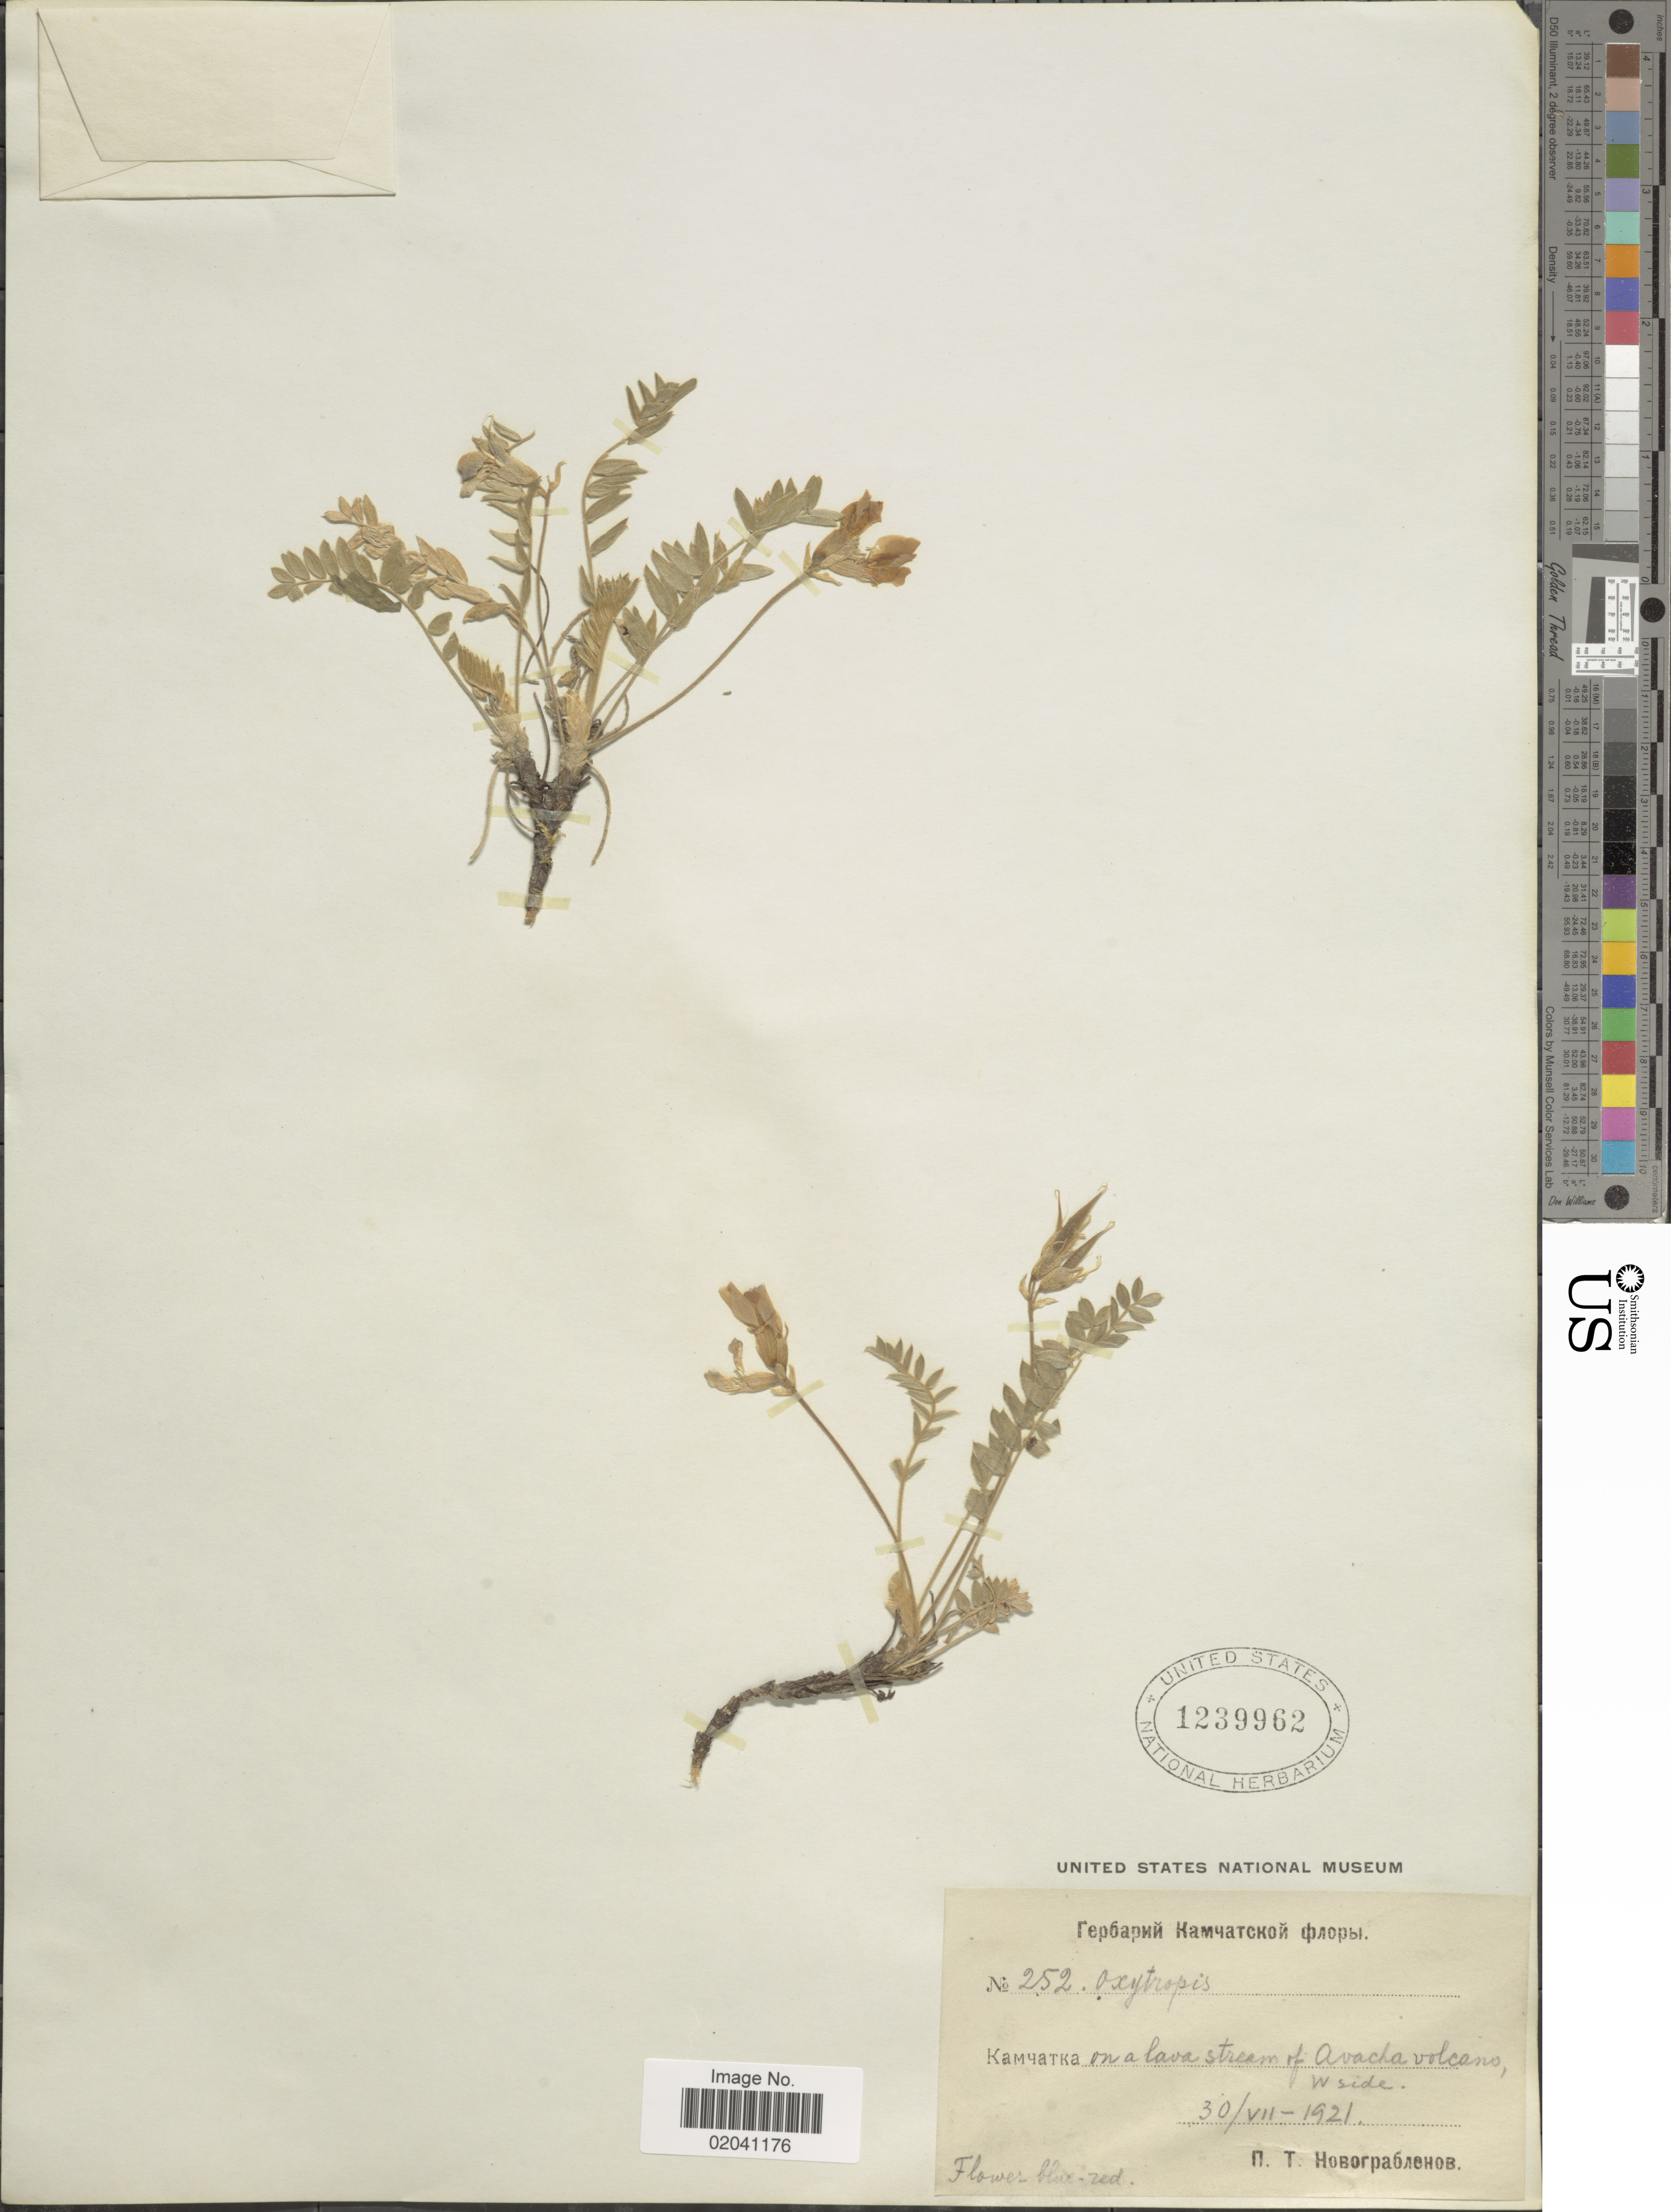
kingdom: Plantae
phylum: Tracheophyta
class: Magnoliopsida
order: Fabales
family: Fabaceae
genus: Oxytropis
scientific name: Oxytropis sp.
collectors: P. Novograblenov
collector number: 252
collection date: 1921-07-30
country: Russian Federation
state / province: Kamchatka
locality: W side of Avacha volcano, lava stream.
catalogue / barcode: US 1239962